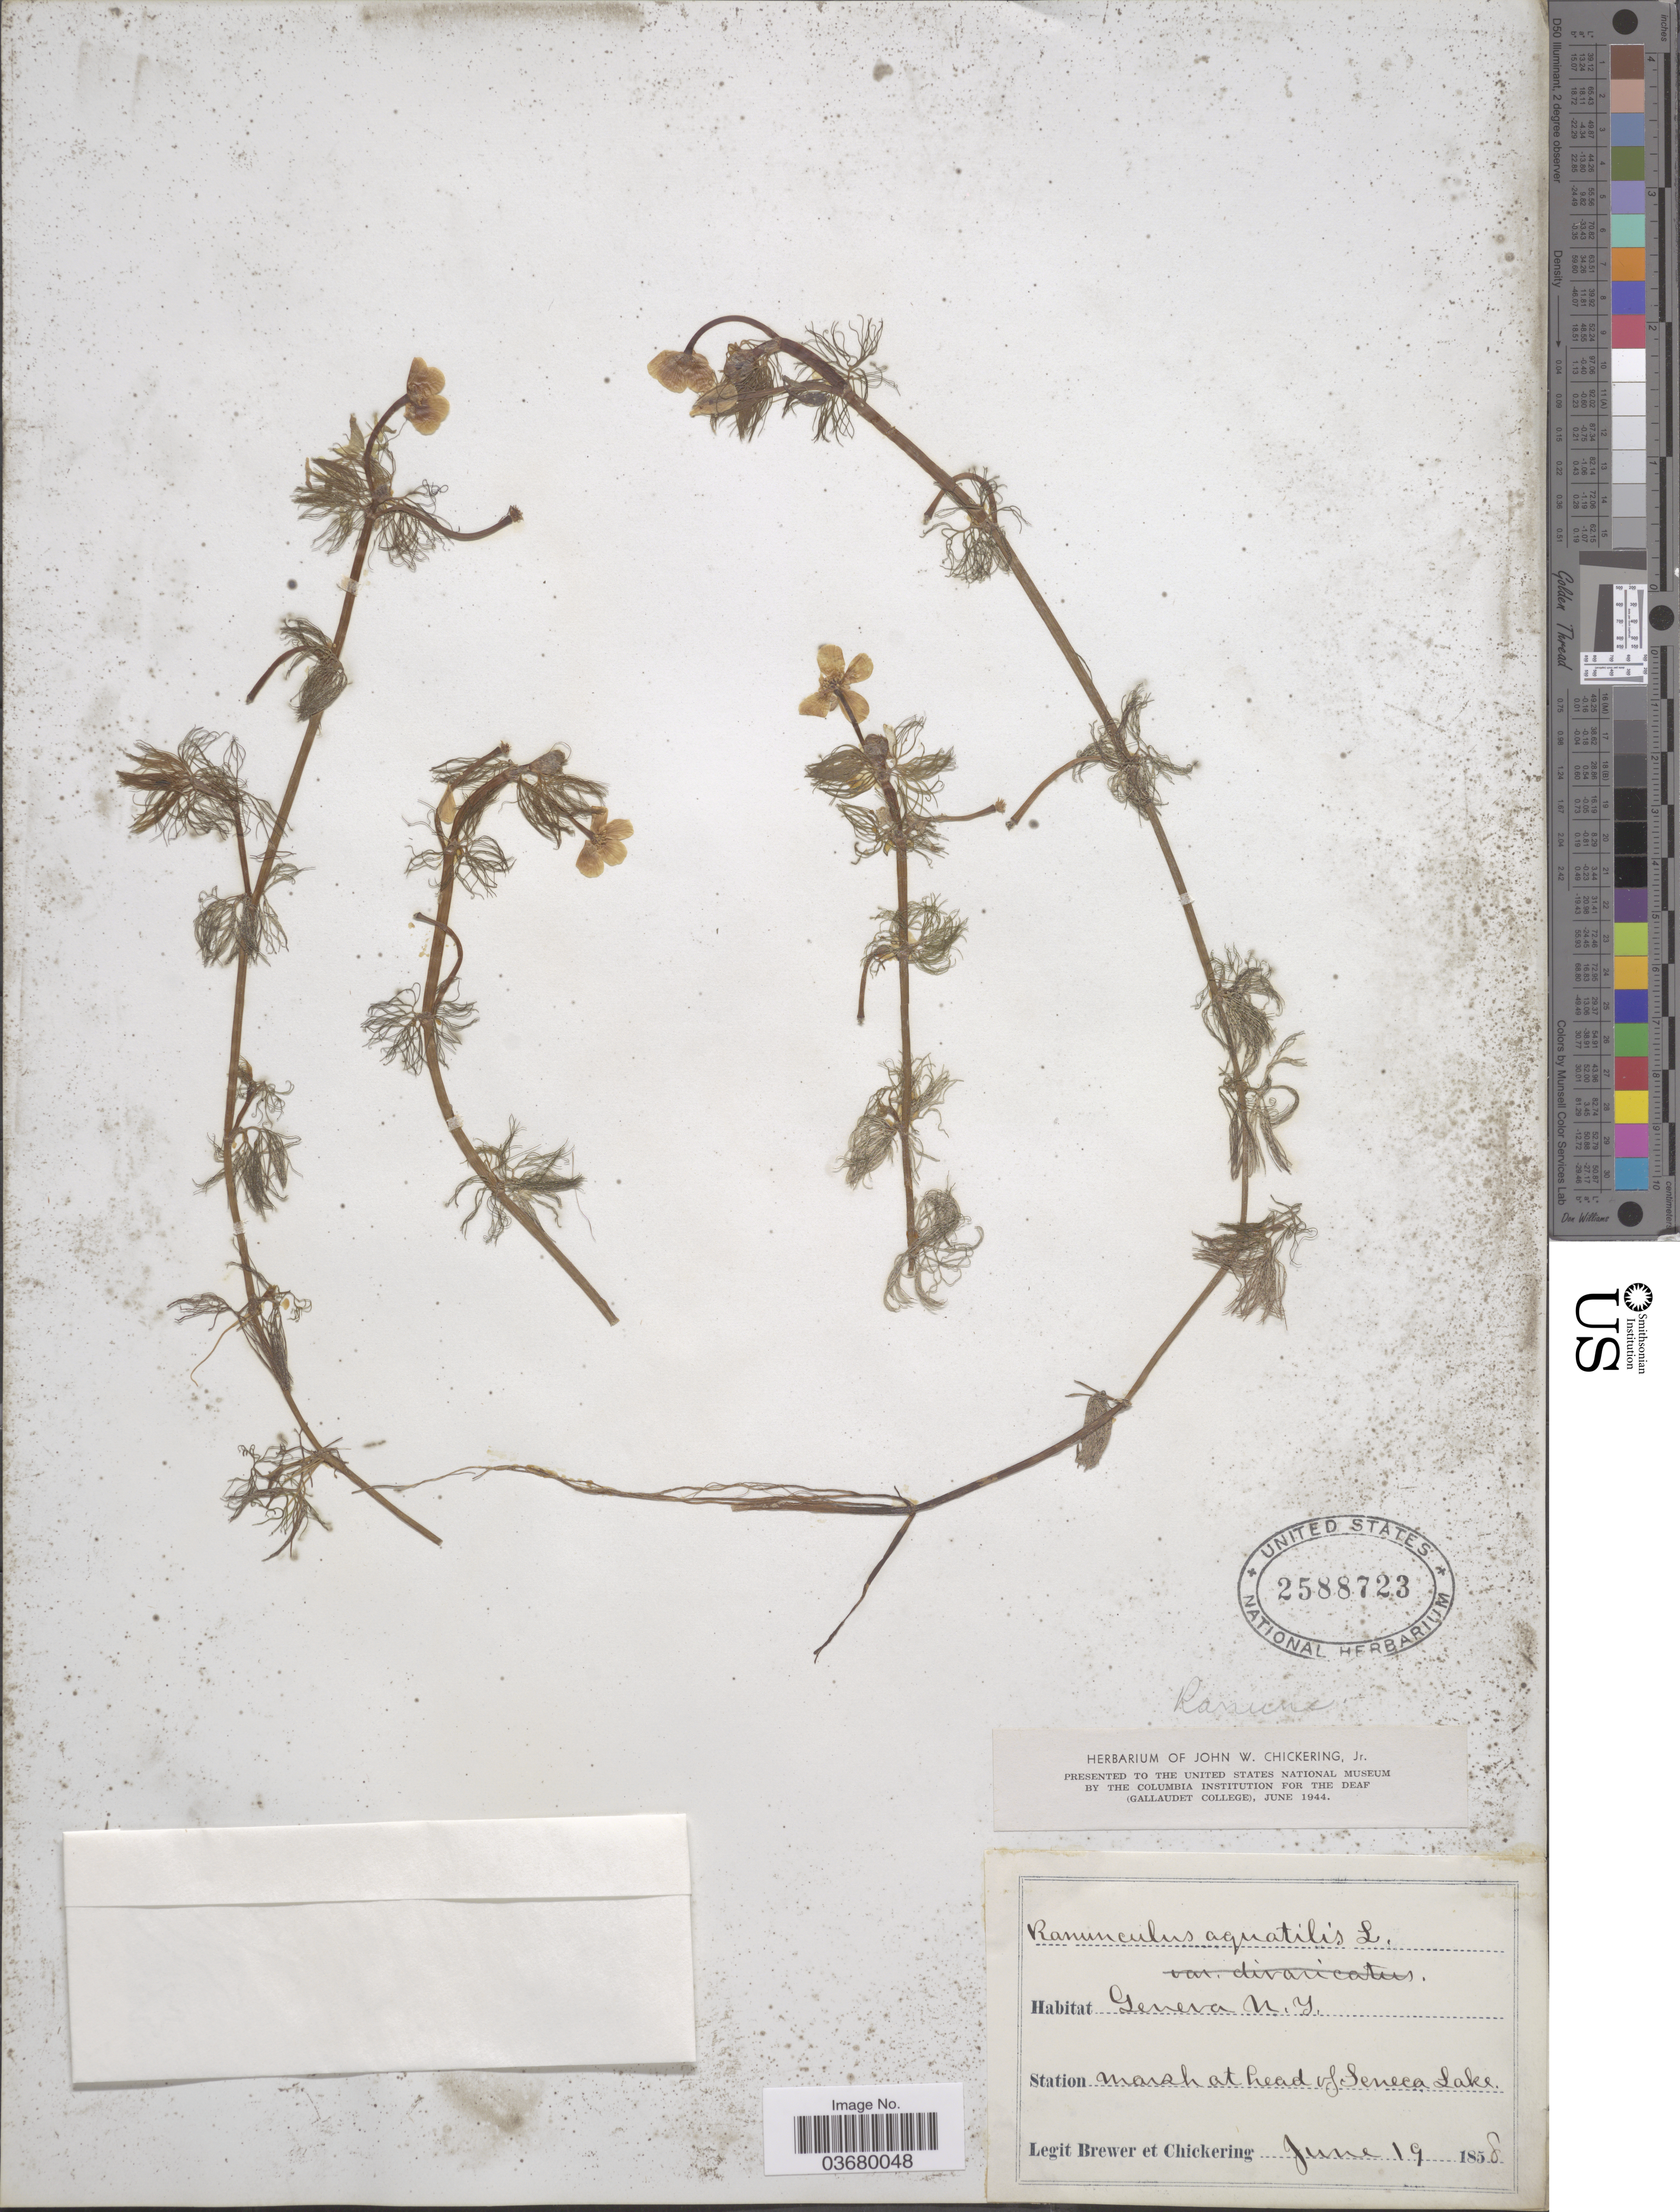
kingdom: Plantae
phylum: Tracheophyta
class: Magnoliopsida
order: Ranunculales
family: Ranunculaceae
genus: Ranunculus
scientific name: Ranunculus subrigidus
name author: W.B. Drew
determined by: Strong, Mark T., (BOT), Smithsonian Institution - National Museum of Natural History (UNITED STATES)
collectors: -. Brewer & J. Chickering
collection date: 1858-06-19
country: United States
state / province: New York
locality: Geneva. Station marsh at head of Seneca Lake.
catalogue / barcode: US 2588723